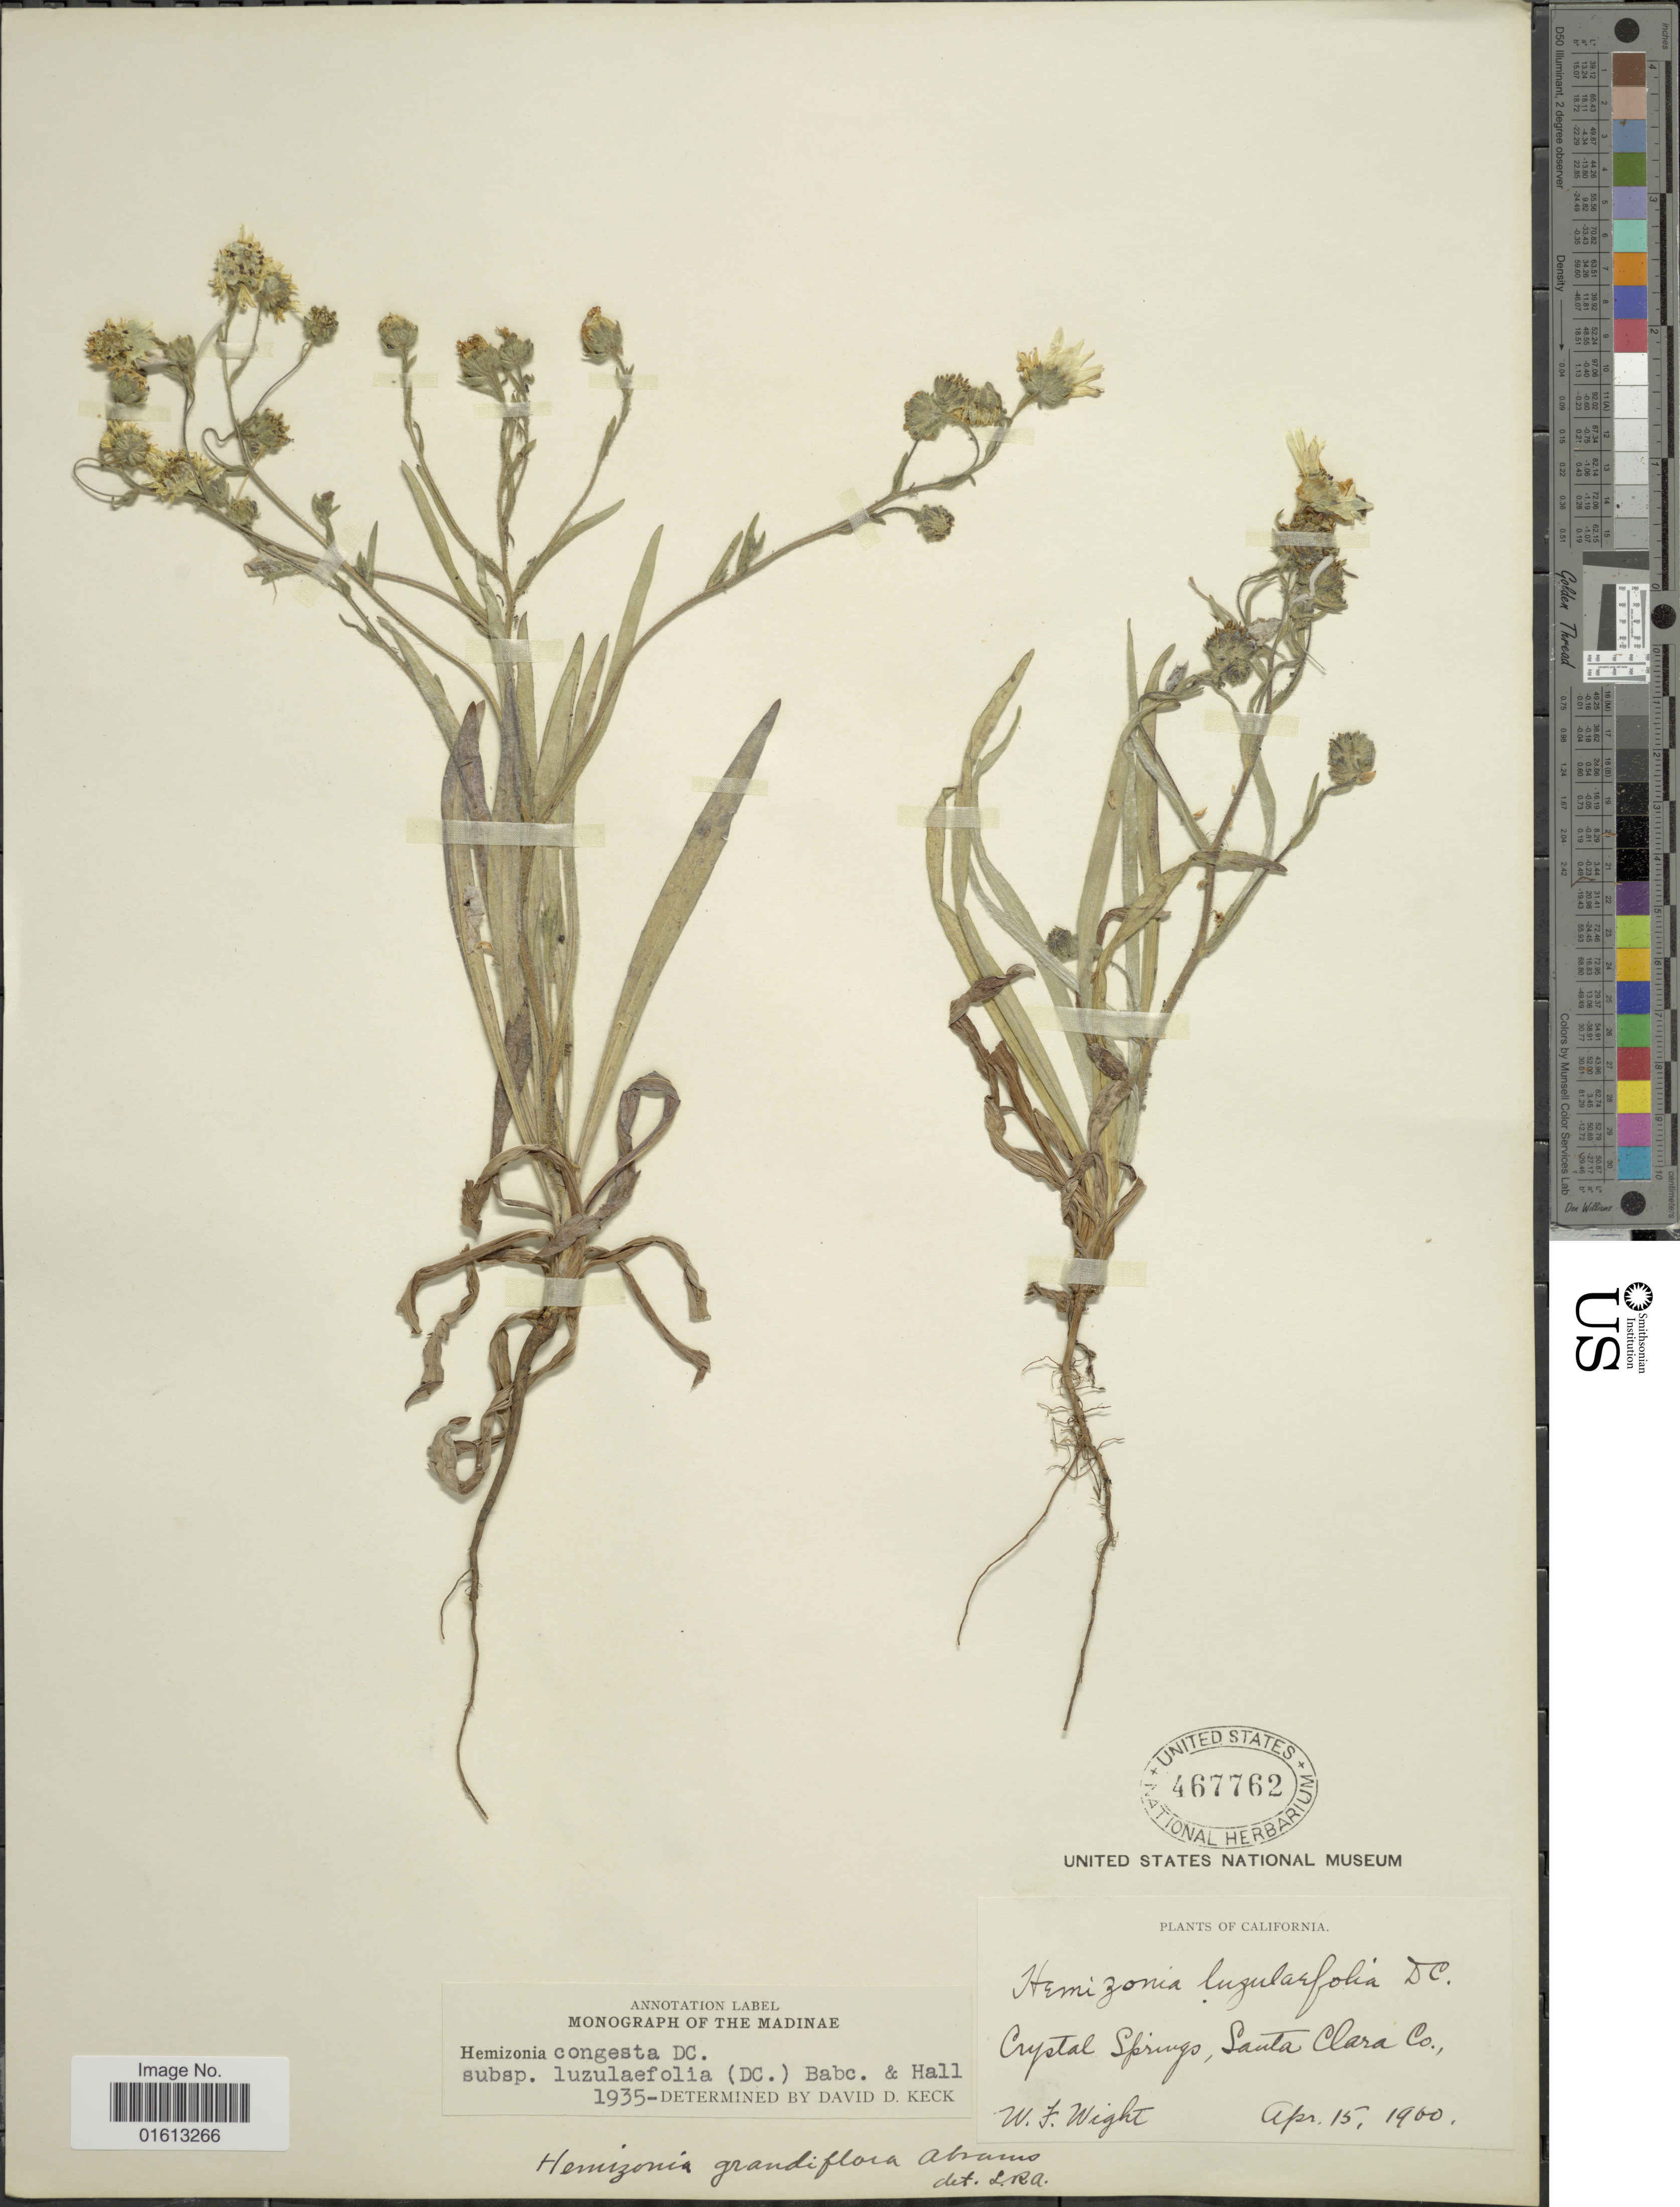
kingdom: Plantae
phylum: Tracheophyta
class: Magnoliopsida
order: Asterales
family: Asteraceae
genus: Hemizonia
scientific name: Hemizonia congesta subsp. luzulaefolia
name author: (DC.) Babc. & H.M. Hall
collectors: W. Wight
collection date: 1900-04-15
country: United States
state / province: California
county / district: Santa Clara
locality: Crystal Springs, Santa Clara Co.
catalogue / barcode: US 467762